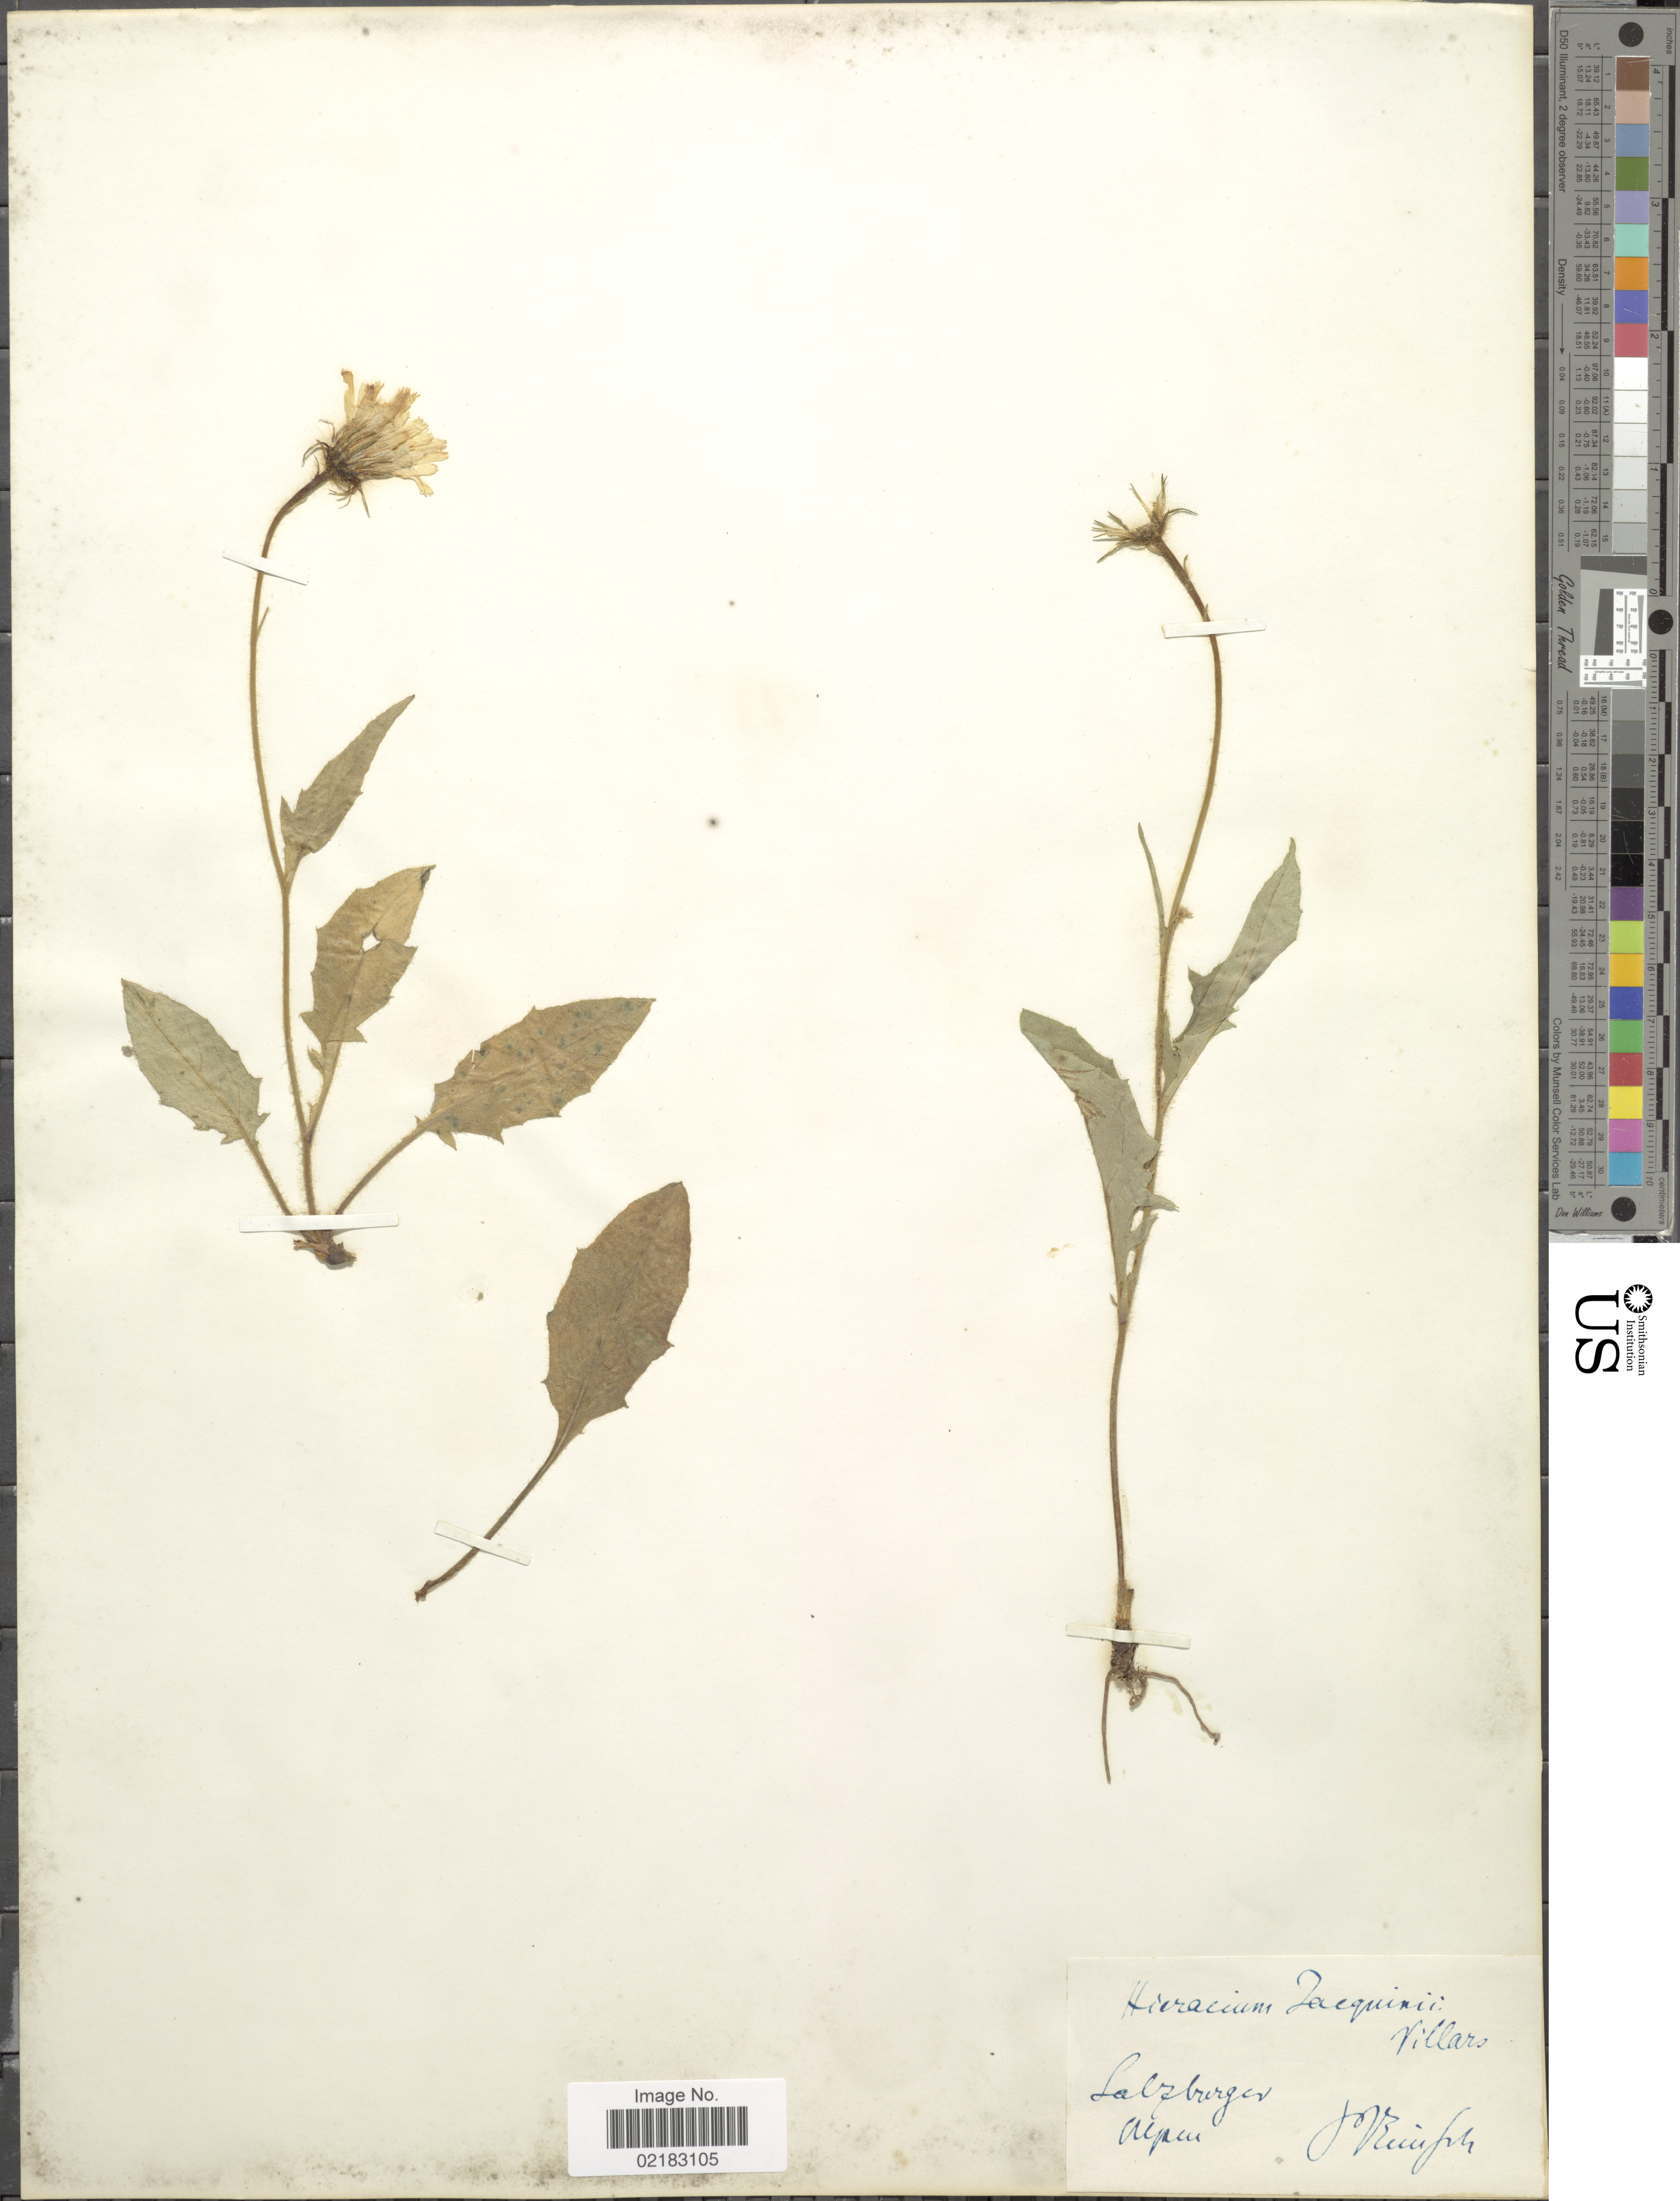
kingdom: Plantae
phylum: Tracheophyta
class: Magnoliopsida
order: Asterales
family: Asteraceae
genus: Hieracium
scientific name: Hieracium humile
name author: Jacq.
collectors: P. Reinsch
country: Austria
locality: Salzburger Alpen